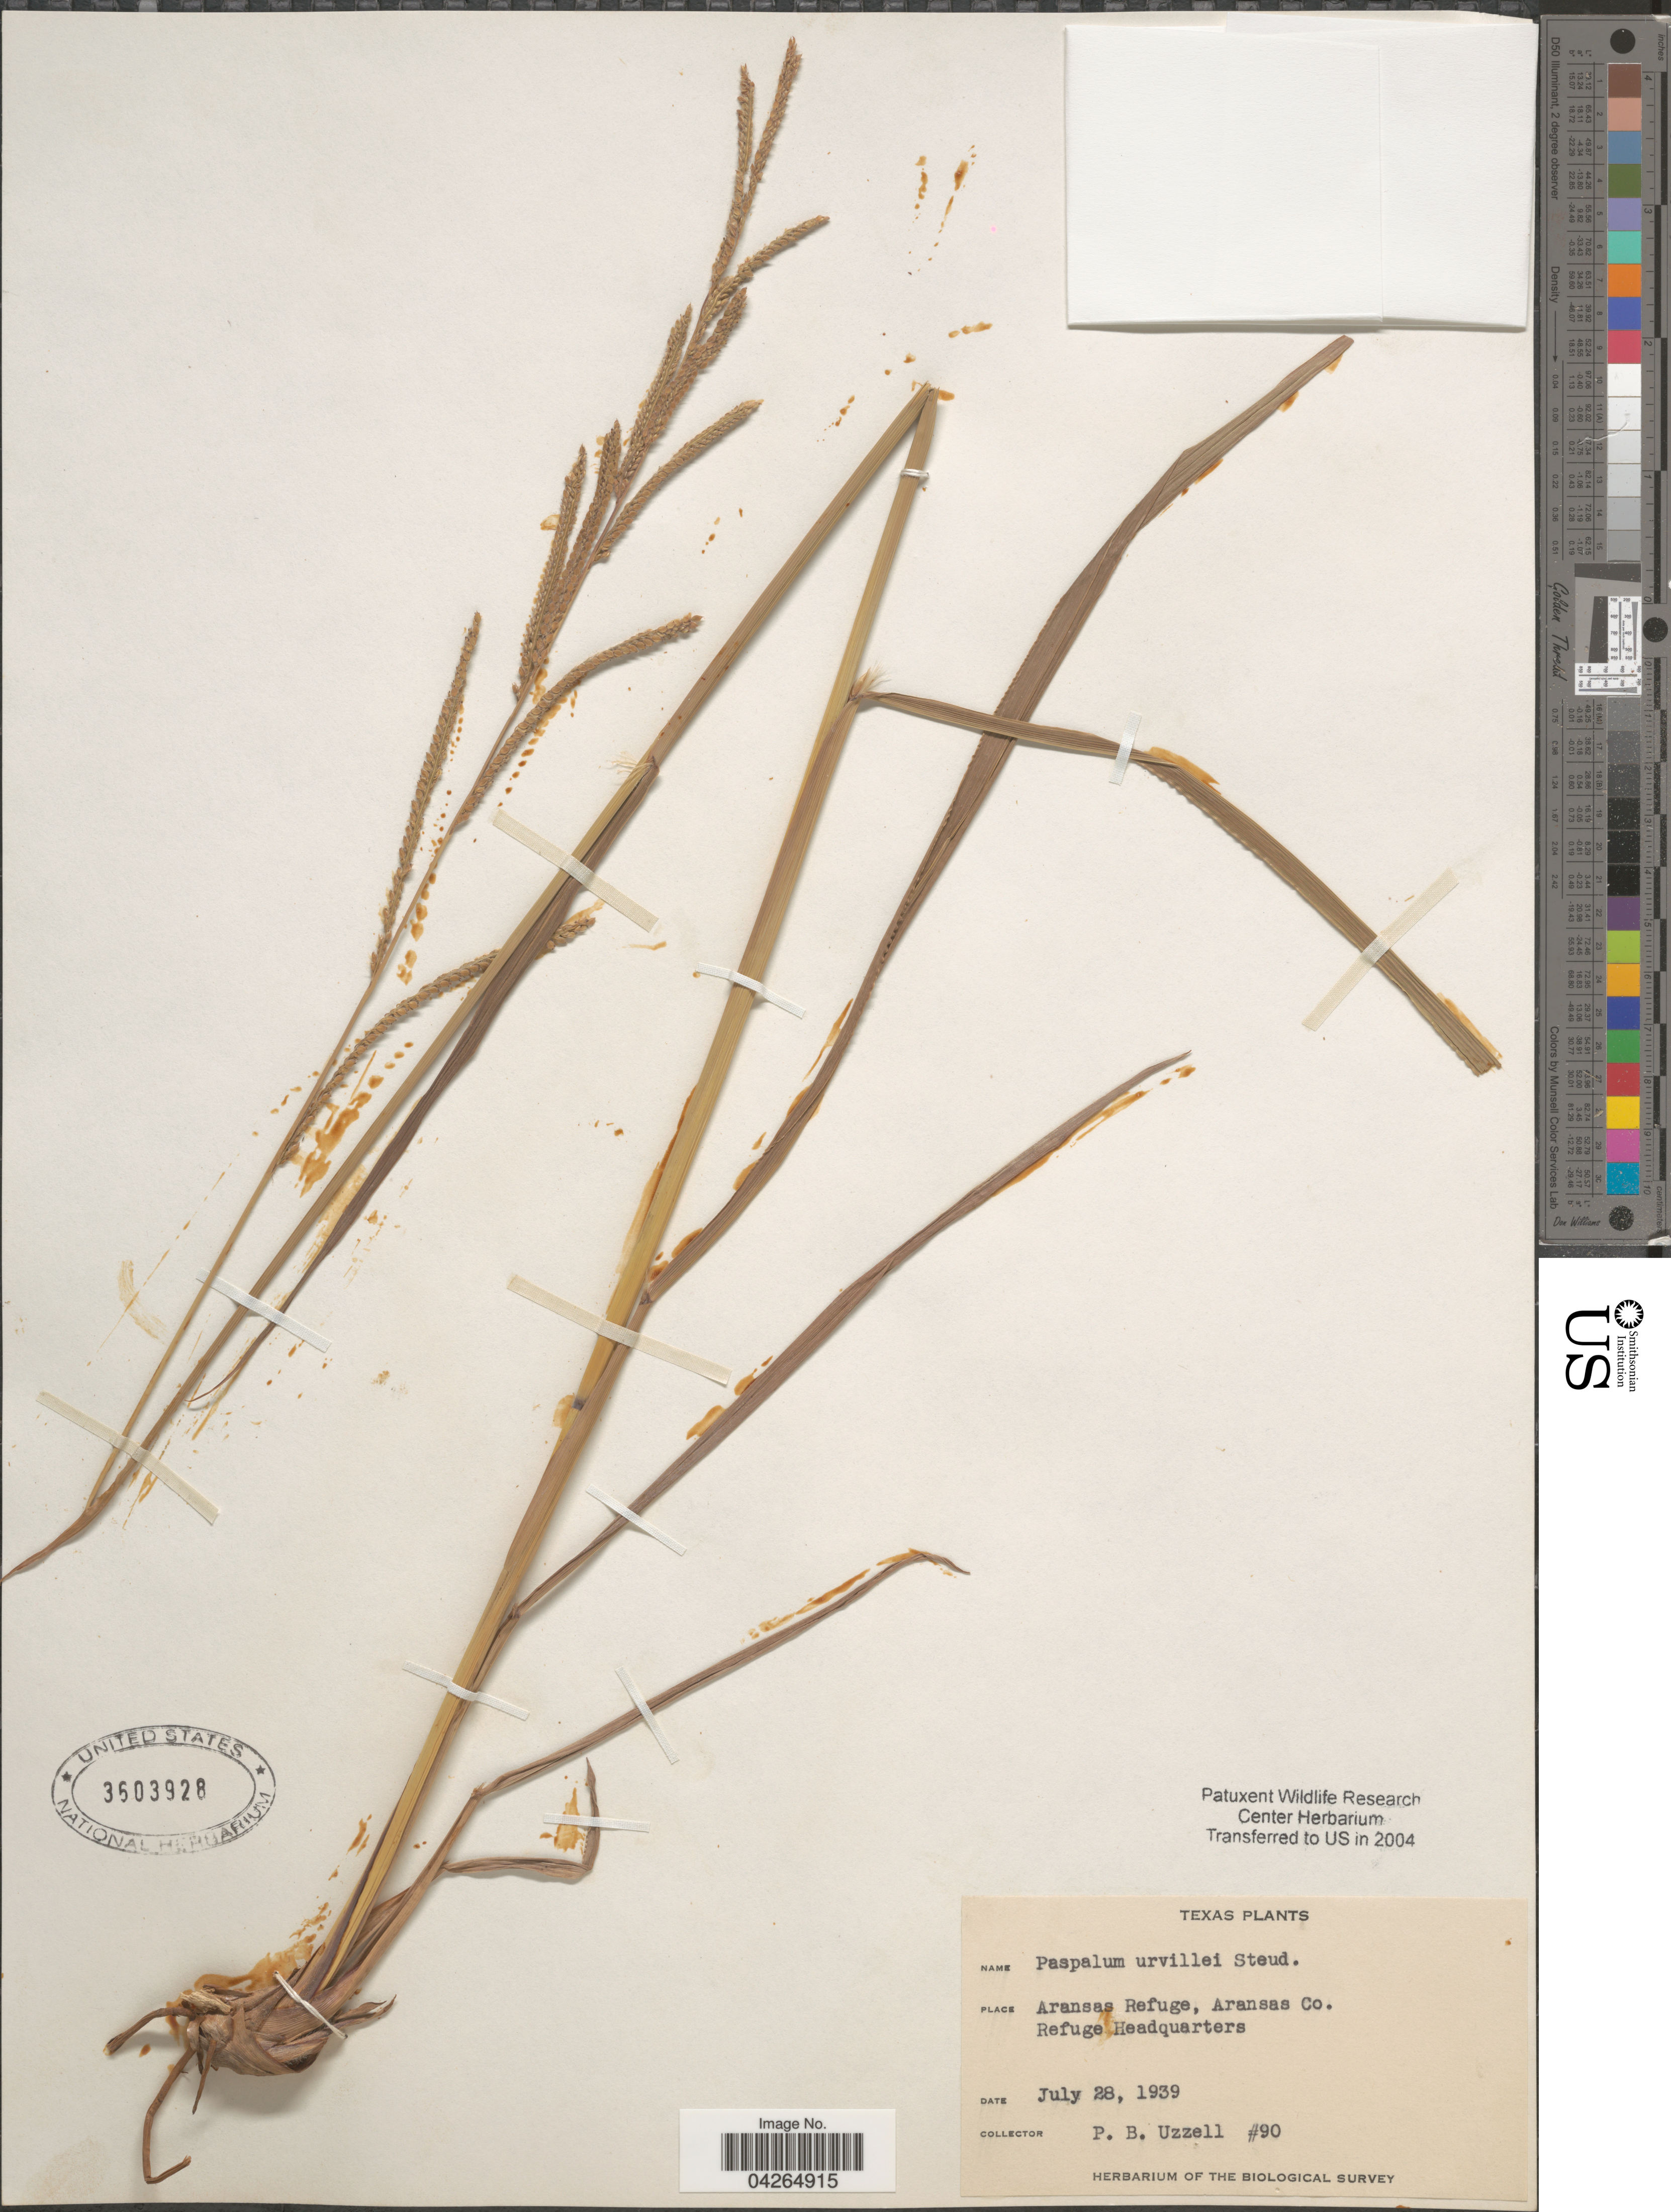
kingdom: Plantae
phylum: Tracheophyta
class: Liliopsida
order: Poales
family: Poaceae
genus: Paspalum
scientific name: Paspalum urvillei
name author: Steud.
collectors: P. Uzzell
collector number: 90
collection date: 1939-07-28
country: United States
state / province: Texas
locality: Aransas Refuge, Aransas Co. Refuge Headquarters. Biological Survey.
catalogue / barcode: US 3603928